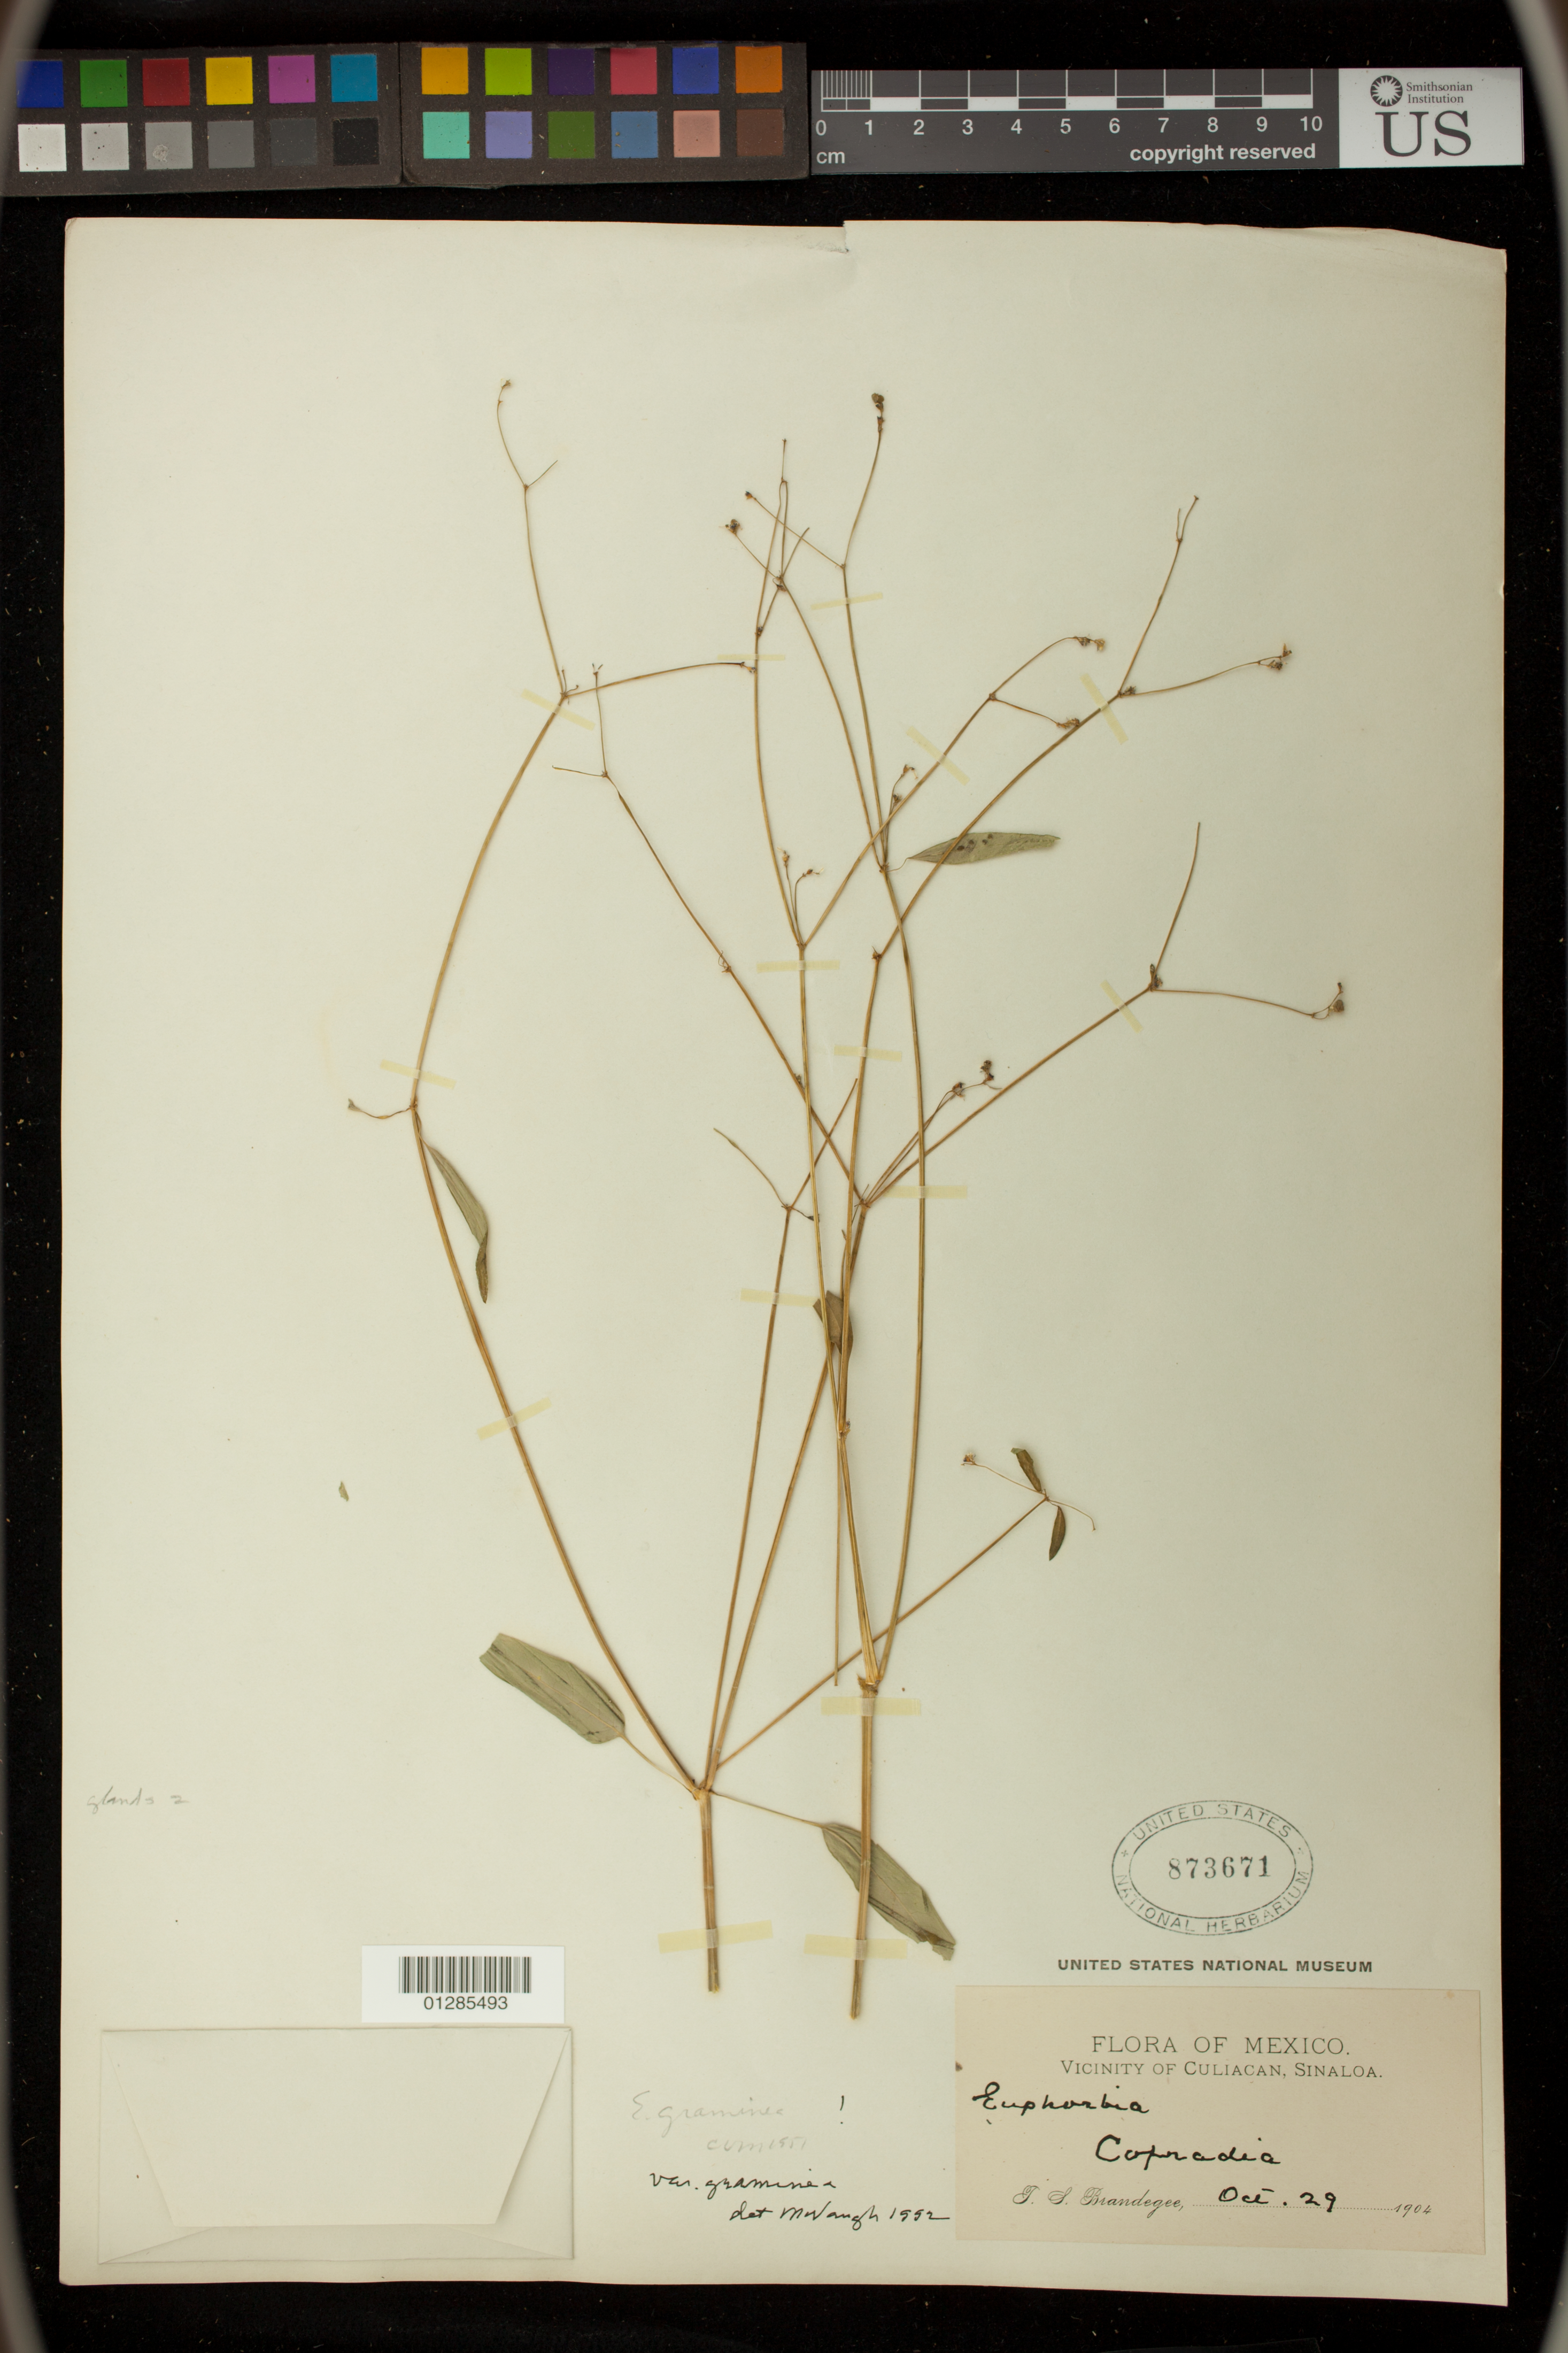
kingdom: Plantae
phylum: Tracheophyta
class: Magnoliopsida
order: Malpighiales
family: Euphorbiaceae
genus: Euphorbia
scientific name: Euphorbia graminea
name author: Jacq.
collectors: F. S. Brandegee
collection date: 1904-10-29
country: Mexico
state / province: Sinaloa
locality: Vicinity of Culiacan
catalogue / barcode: US 873671